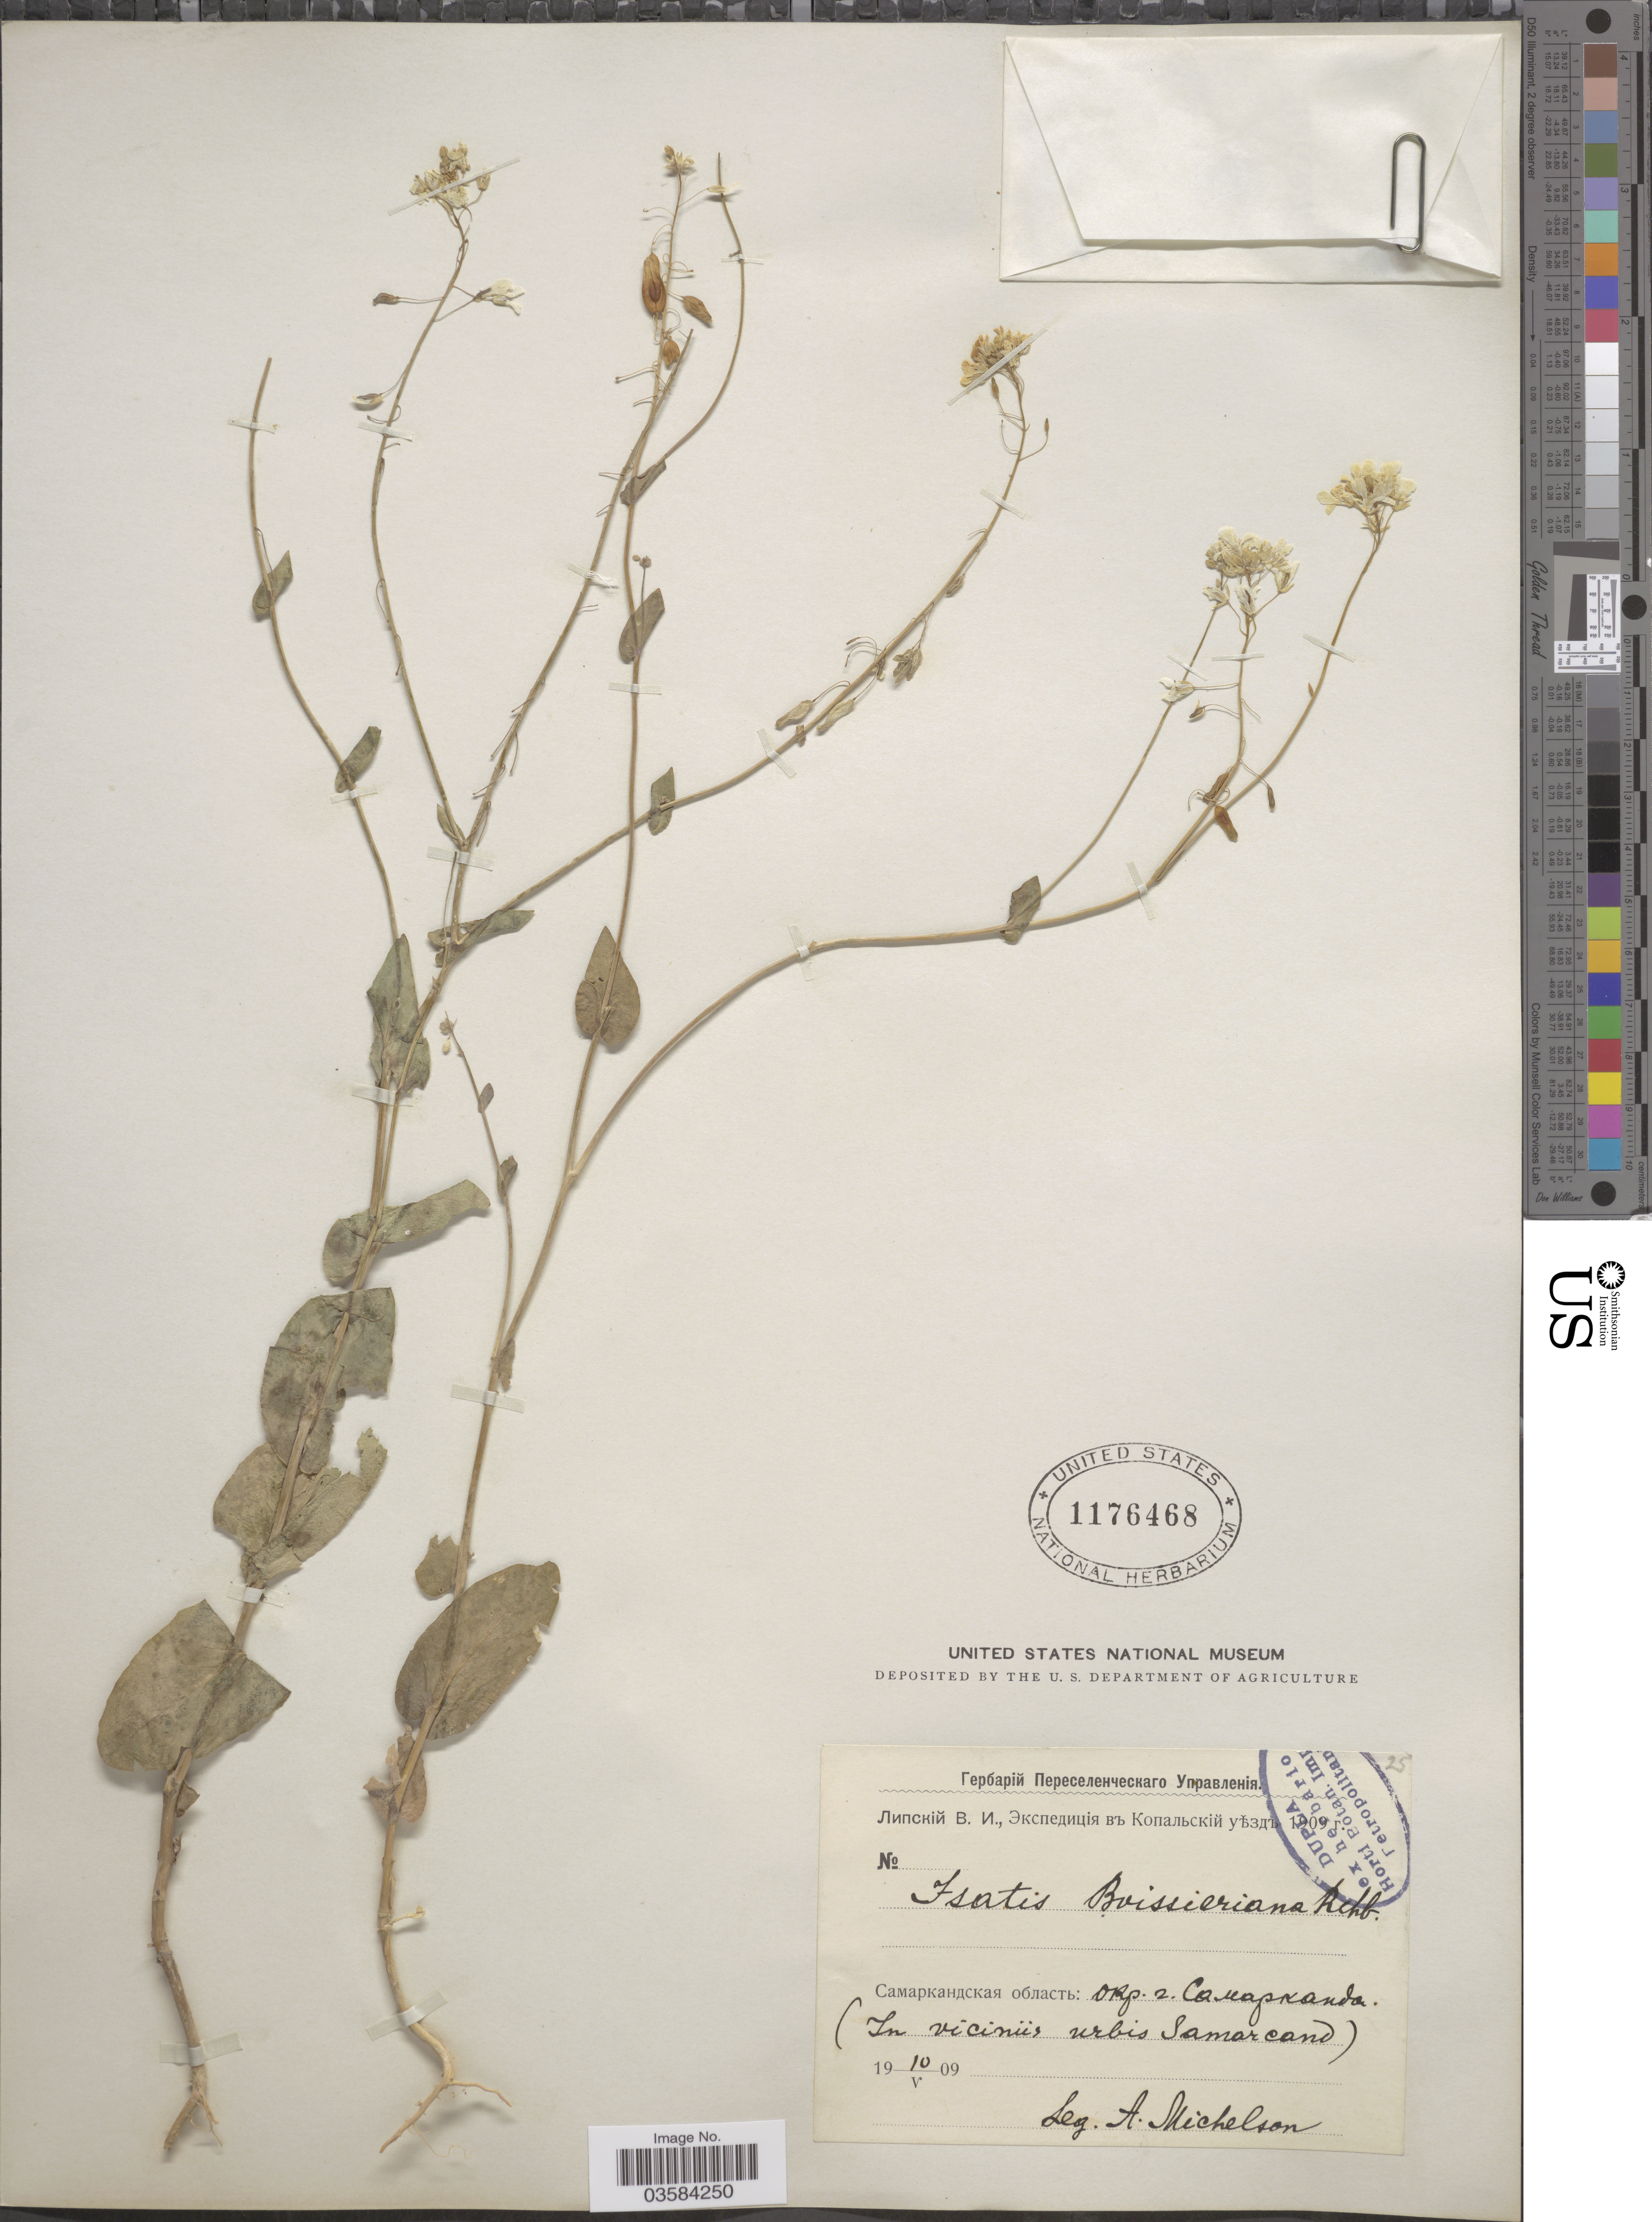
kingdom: Plantae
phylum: Tracheophyta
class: Magnoliopsida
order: Brassicales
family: Brassicaceae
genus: Isatis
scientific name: Isatis boissieriana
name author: Rchb. f.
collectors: A. Michelson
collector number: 25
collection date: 1909-05-10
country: Uzbekistan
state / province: Samarqand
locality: (In viciniis urbis Samarcand).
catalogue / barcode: US 1176468